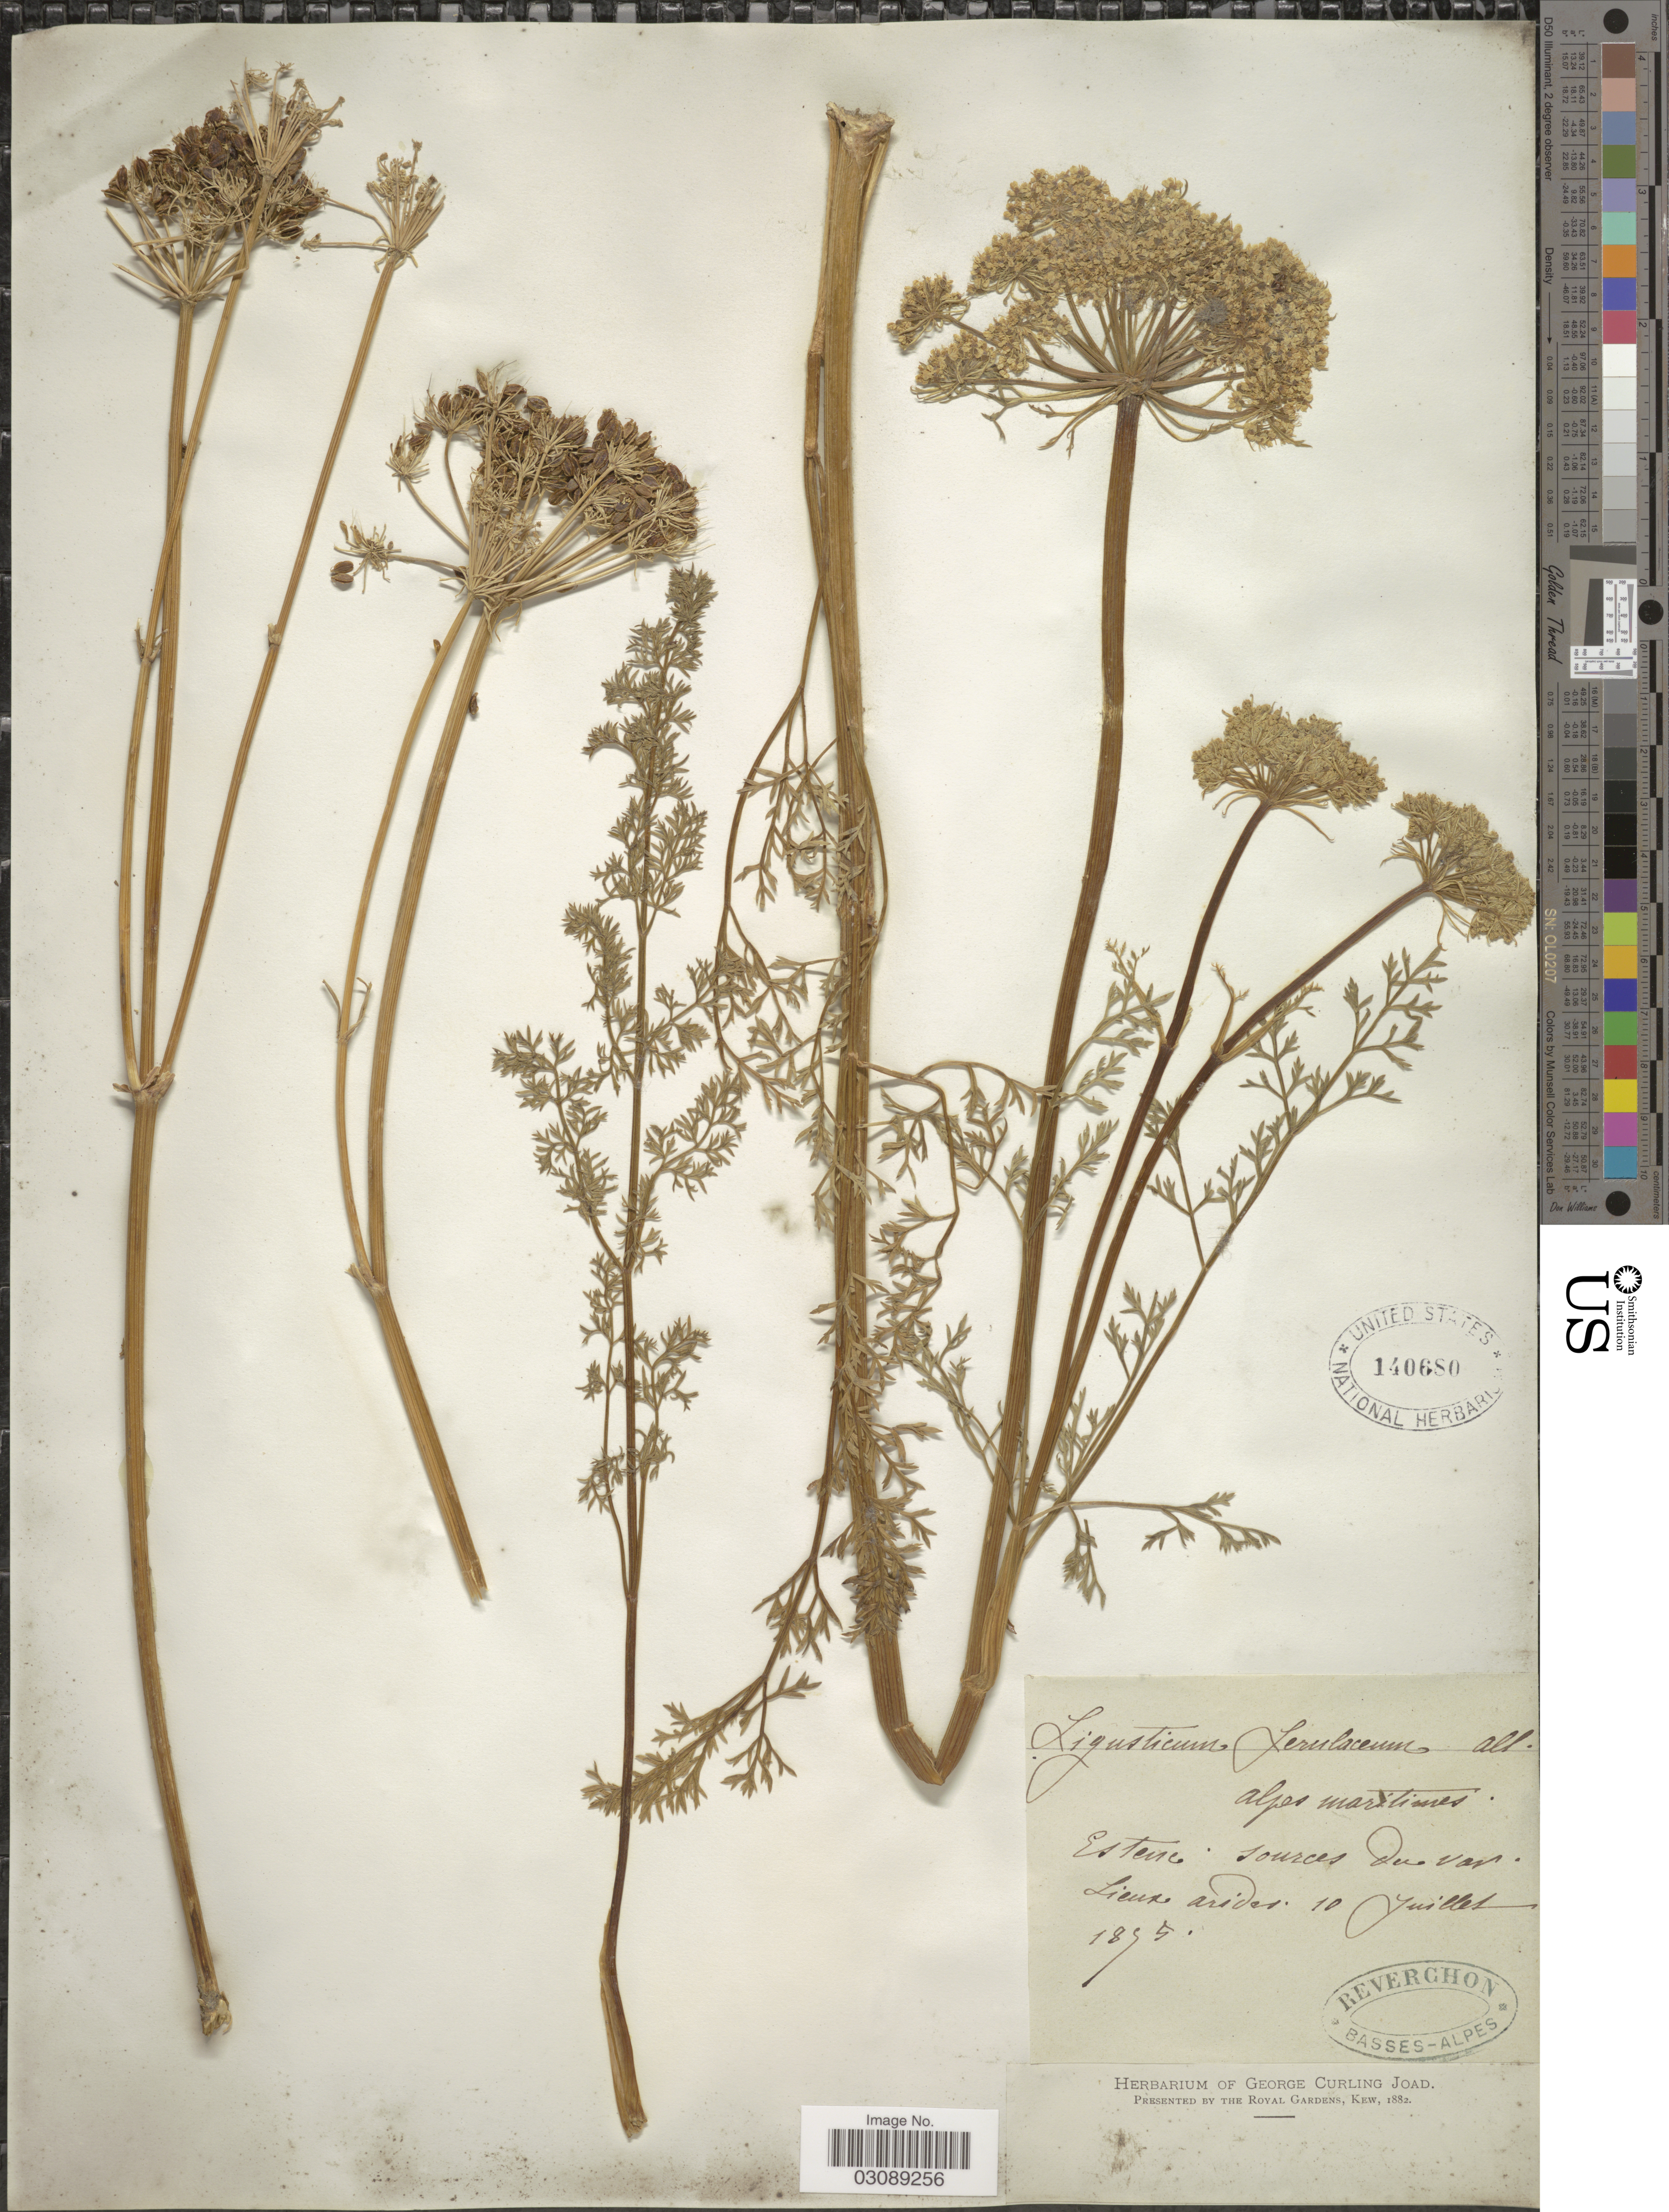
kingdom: Plantae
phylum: Tracheophyta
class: Magnoliopsida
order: Apiales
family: Apiaceae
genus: Ligusticum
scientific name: Ligusticum ferulaceum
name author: All.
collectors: -. Reverchon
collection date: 1895-07-10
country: France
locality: Estene [interpreted], sources du var. Lieux arides. Basses-Alpes.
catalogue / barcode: US 140680